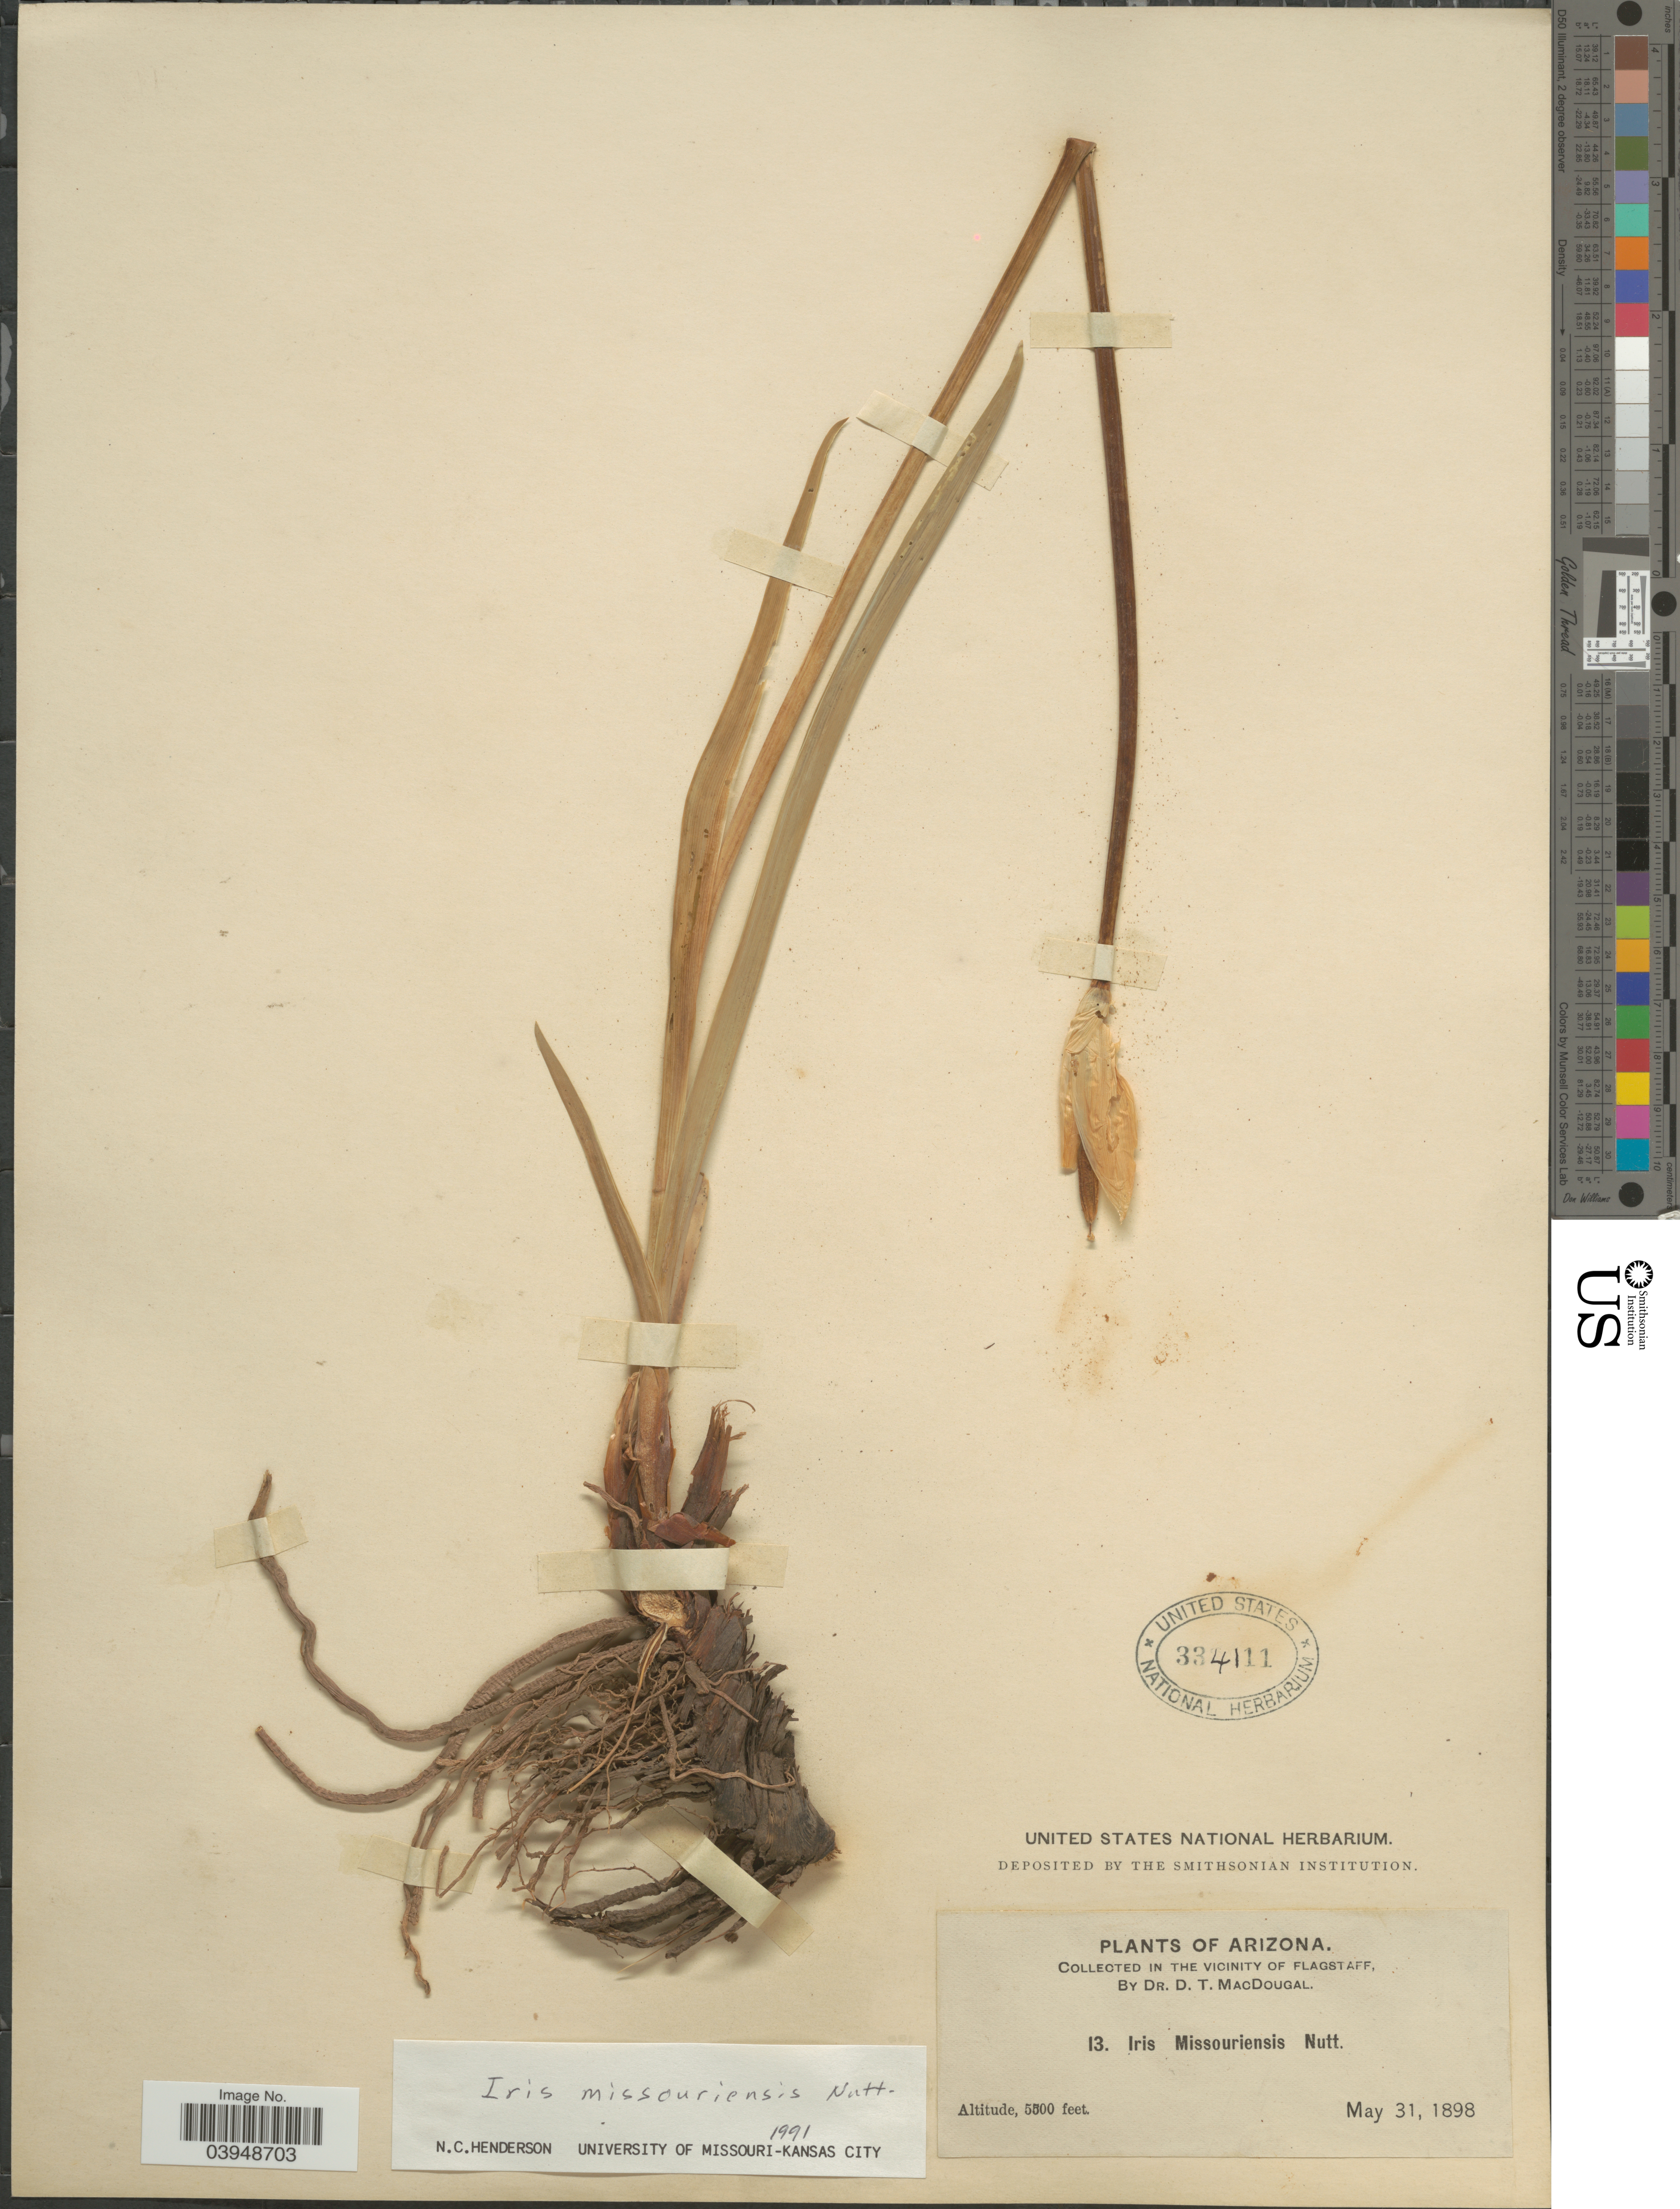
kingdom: Plantae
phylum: Tracheophyta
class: Liliopsida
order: Asparagales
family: Iridaceae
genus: Iris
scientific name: Iris missouriensis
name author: Nutt.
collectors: D. T. MacDougal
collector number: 13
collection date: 1898-05-31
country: United States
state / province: Arizona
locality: In the Vicinity of Flagstaff.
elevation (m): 1676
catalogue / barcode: US 334111